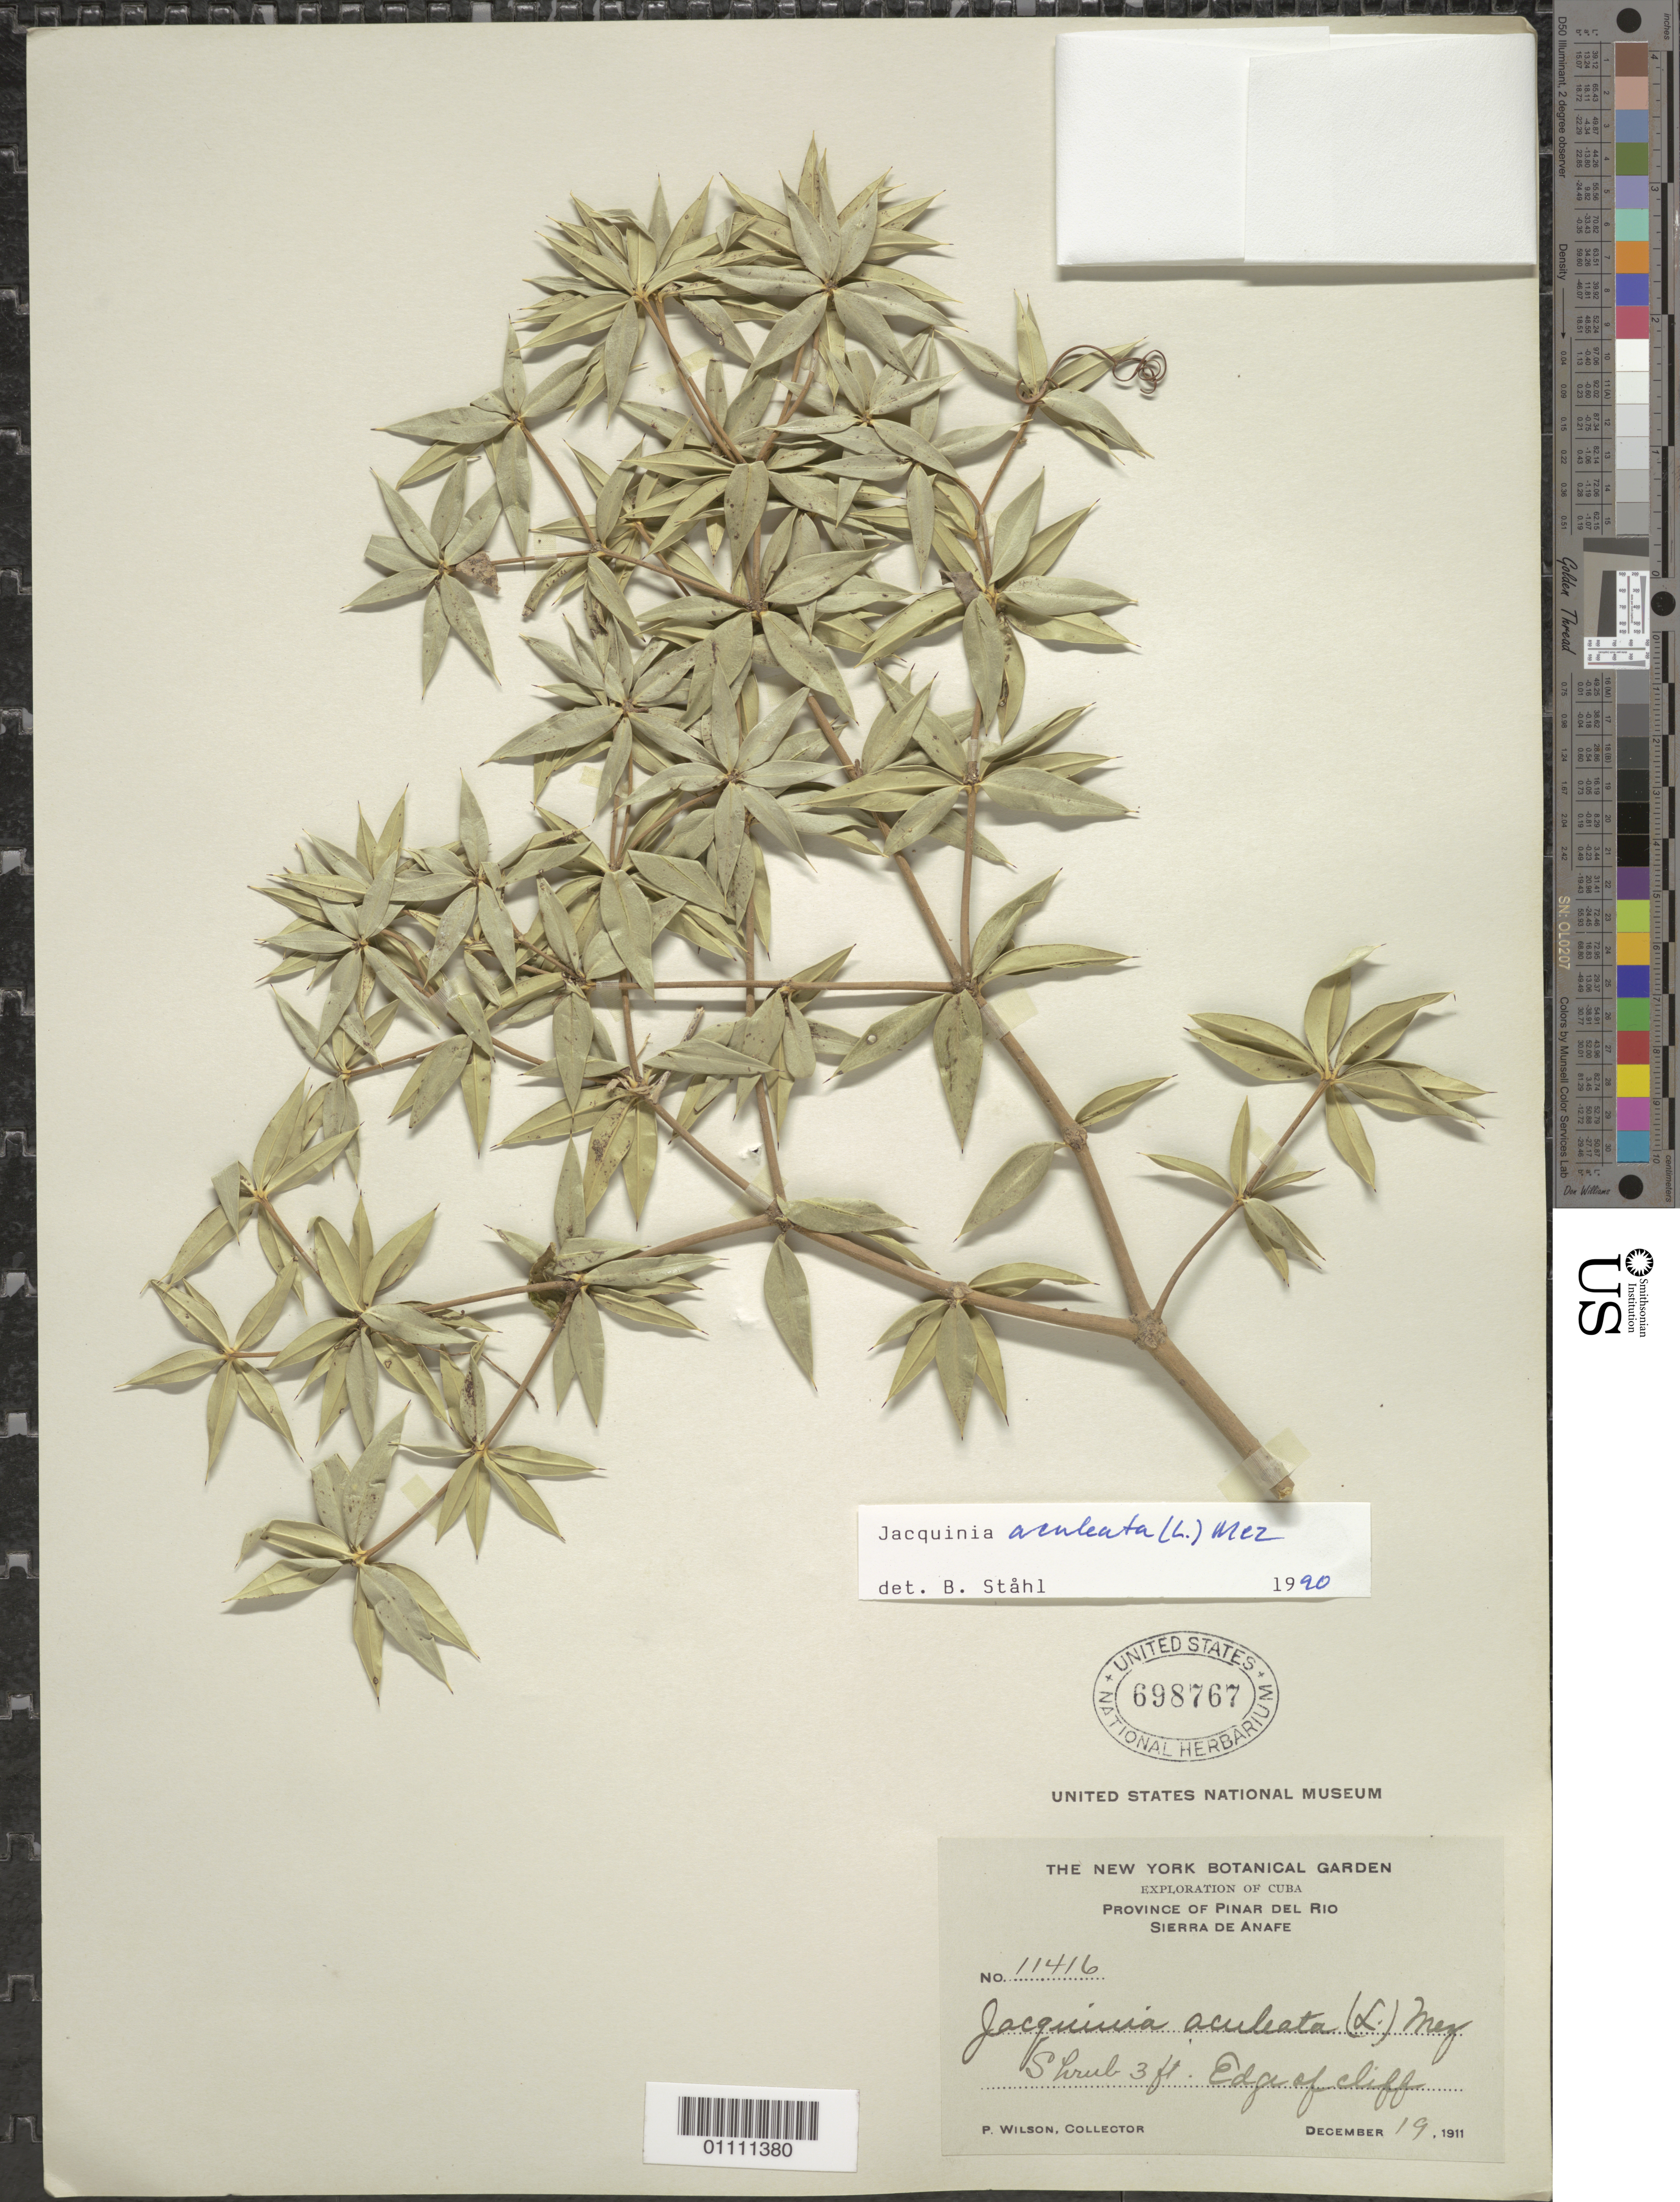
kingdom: Plantae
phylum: Tracheophyta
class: Magnoliopsida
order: Ericales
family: Primulaceae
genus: Jacquinia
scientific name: Jacquinia aculeata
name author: (L.) Mez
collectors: P. Wilson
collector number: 11416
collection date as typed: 19 Dec 1911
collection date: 1911-12-19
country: Cuba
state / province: Pinar del Rio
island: Cuba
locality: Sierra de Anafe Edge of cliff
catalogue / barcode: US 698767